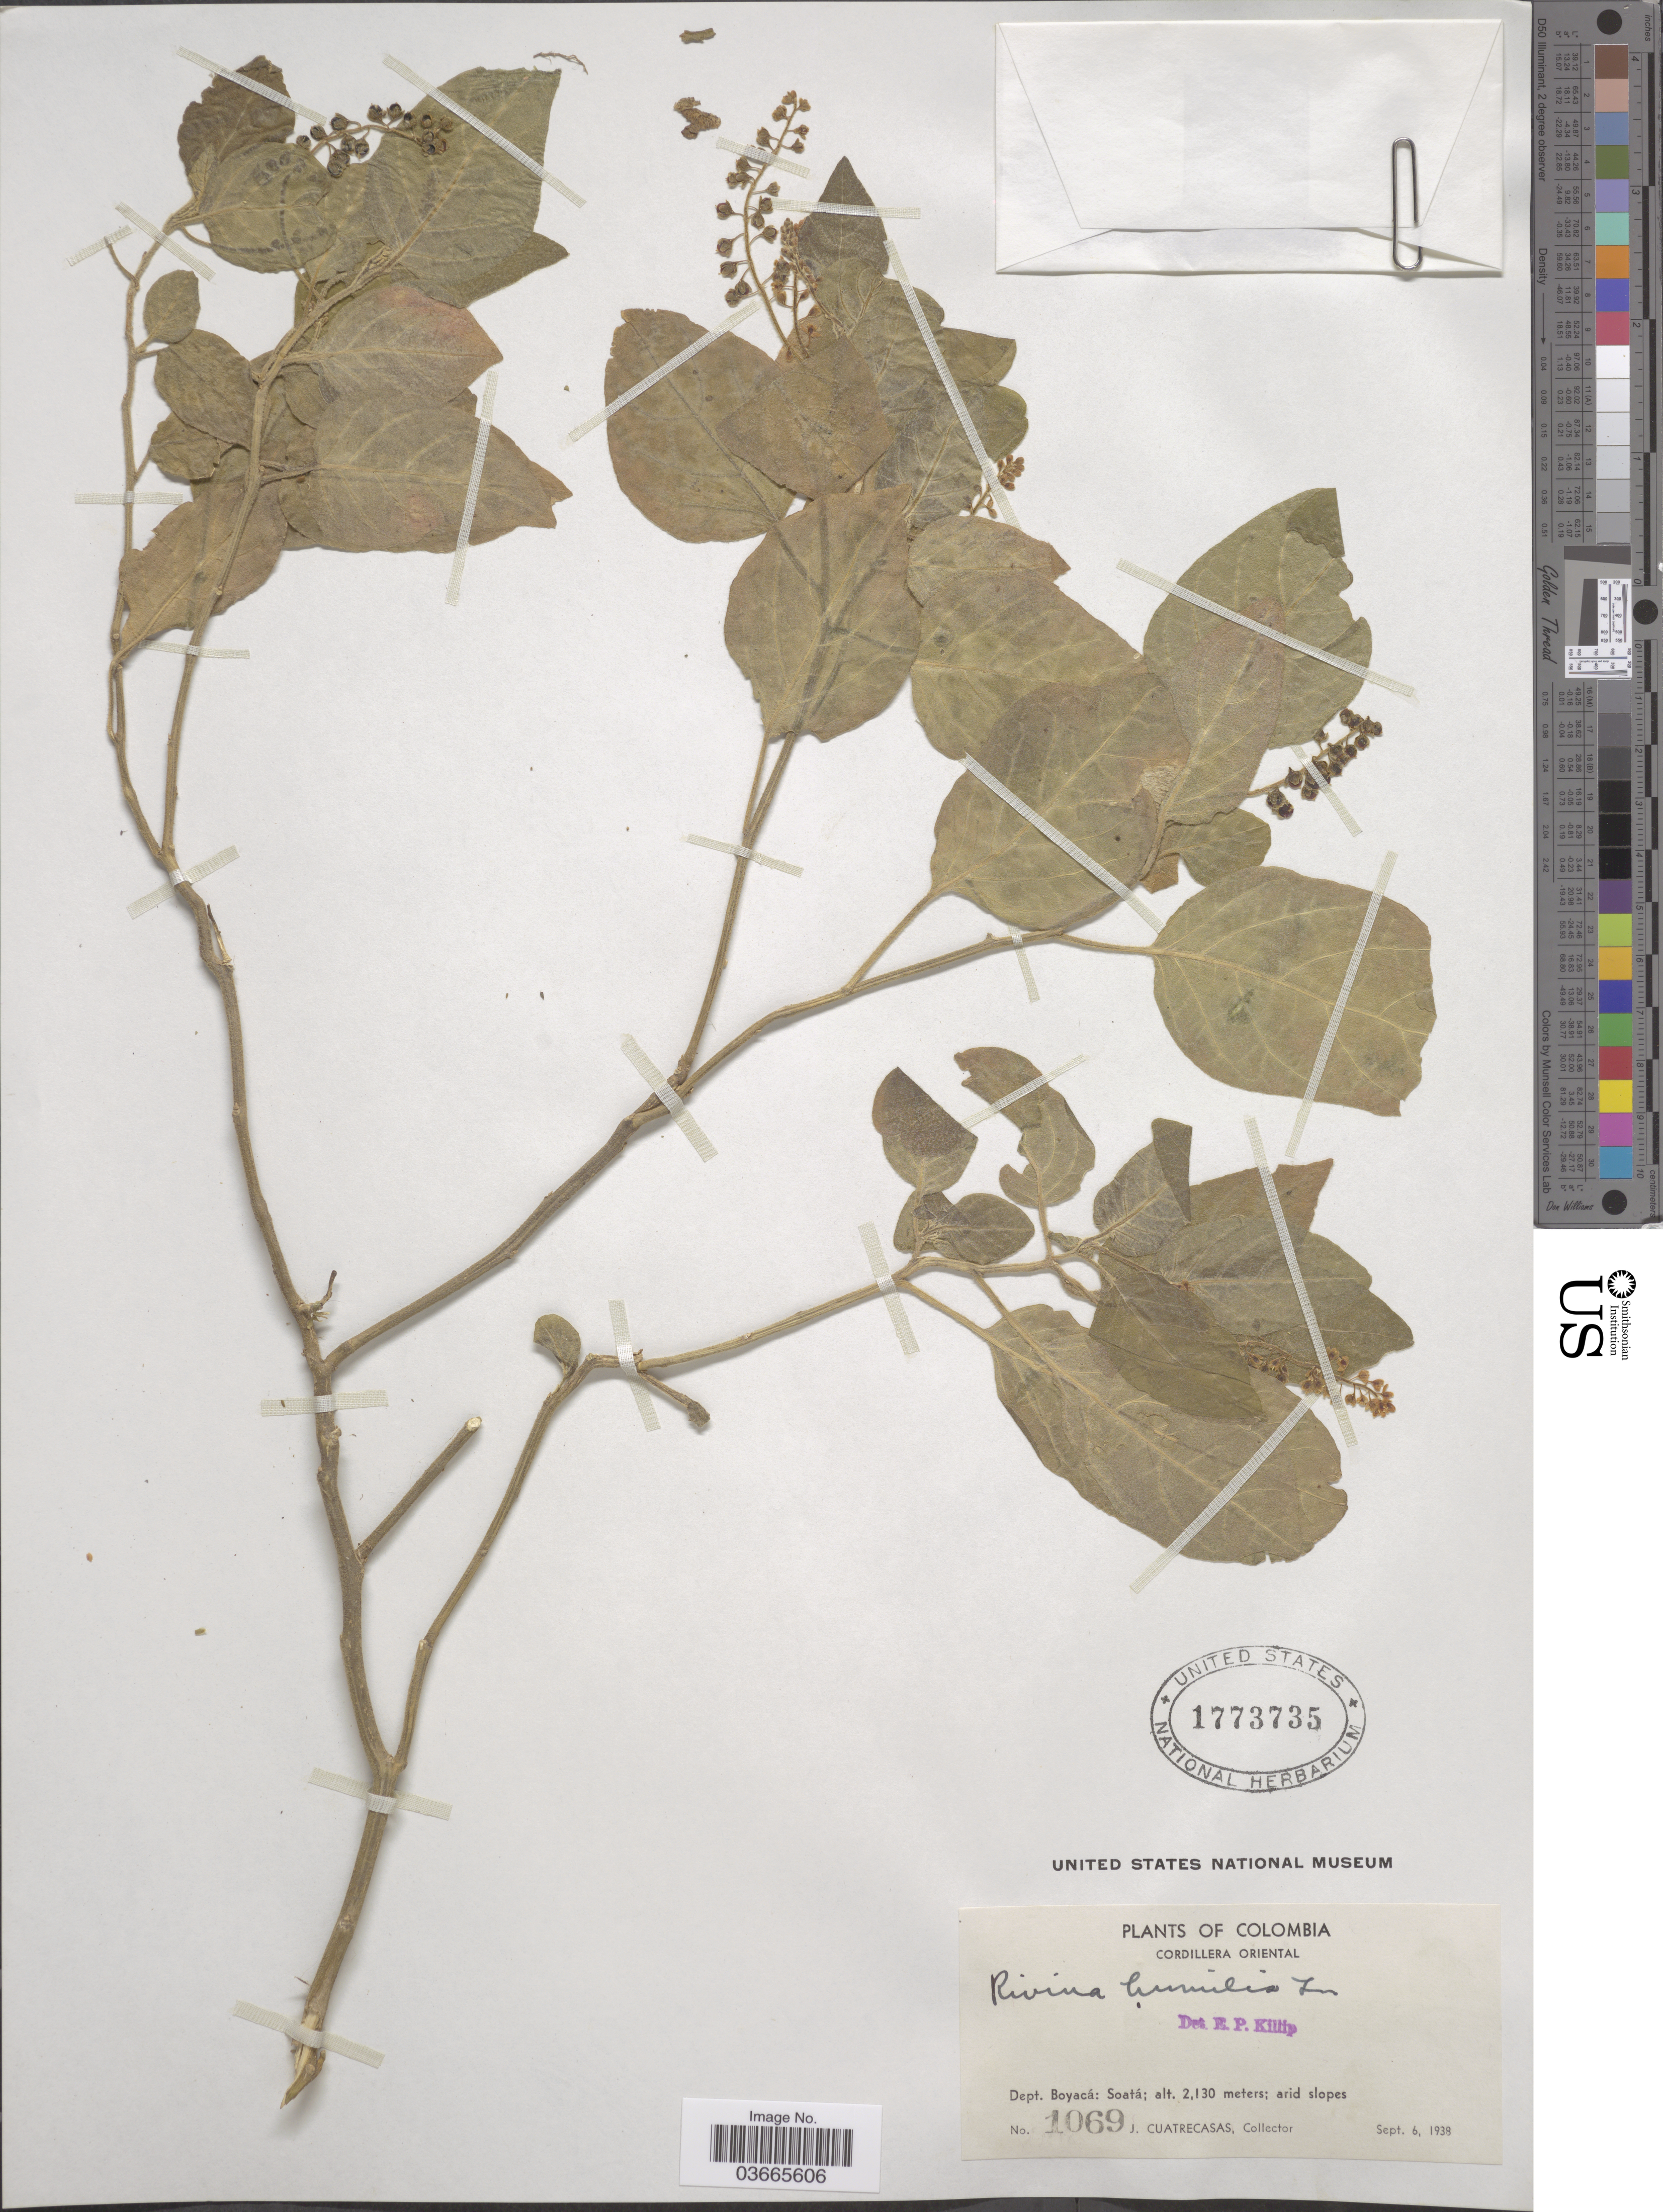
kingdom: Plantae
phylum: Tracheophyta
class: Magnoliopsida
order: Caryophyllales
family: Phytolaccaceae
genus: Rivina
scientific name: Rivina humilis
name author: L.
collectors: J. Cuatrecasas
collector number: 1069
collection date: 1938-09-06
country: Colombia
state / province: Boyacá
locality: Cordillera Oriental. Dept. Boyacá: Soatá.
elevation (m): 2130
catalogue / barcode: US 1773735